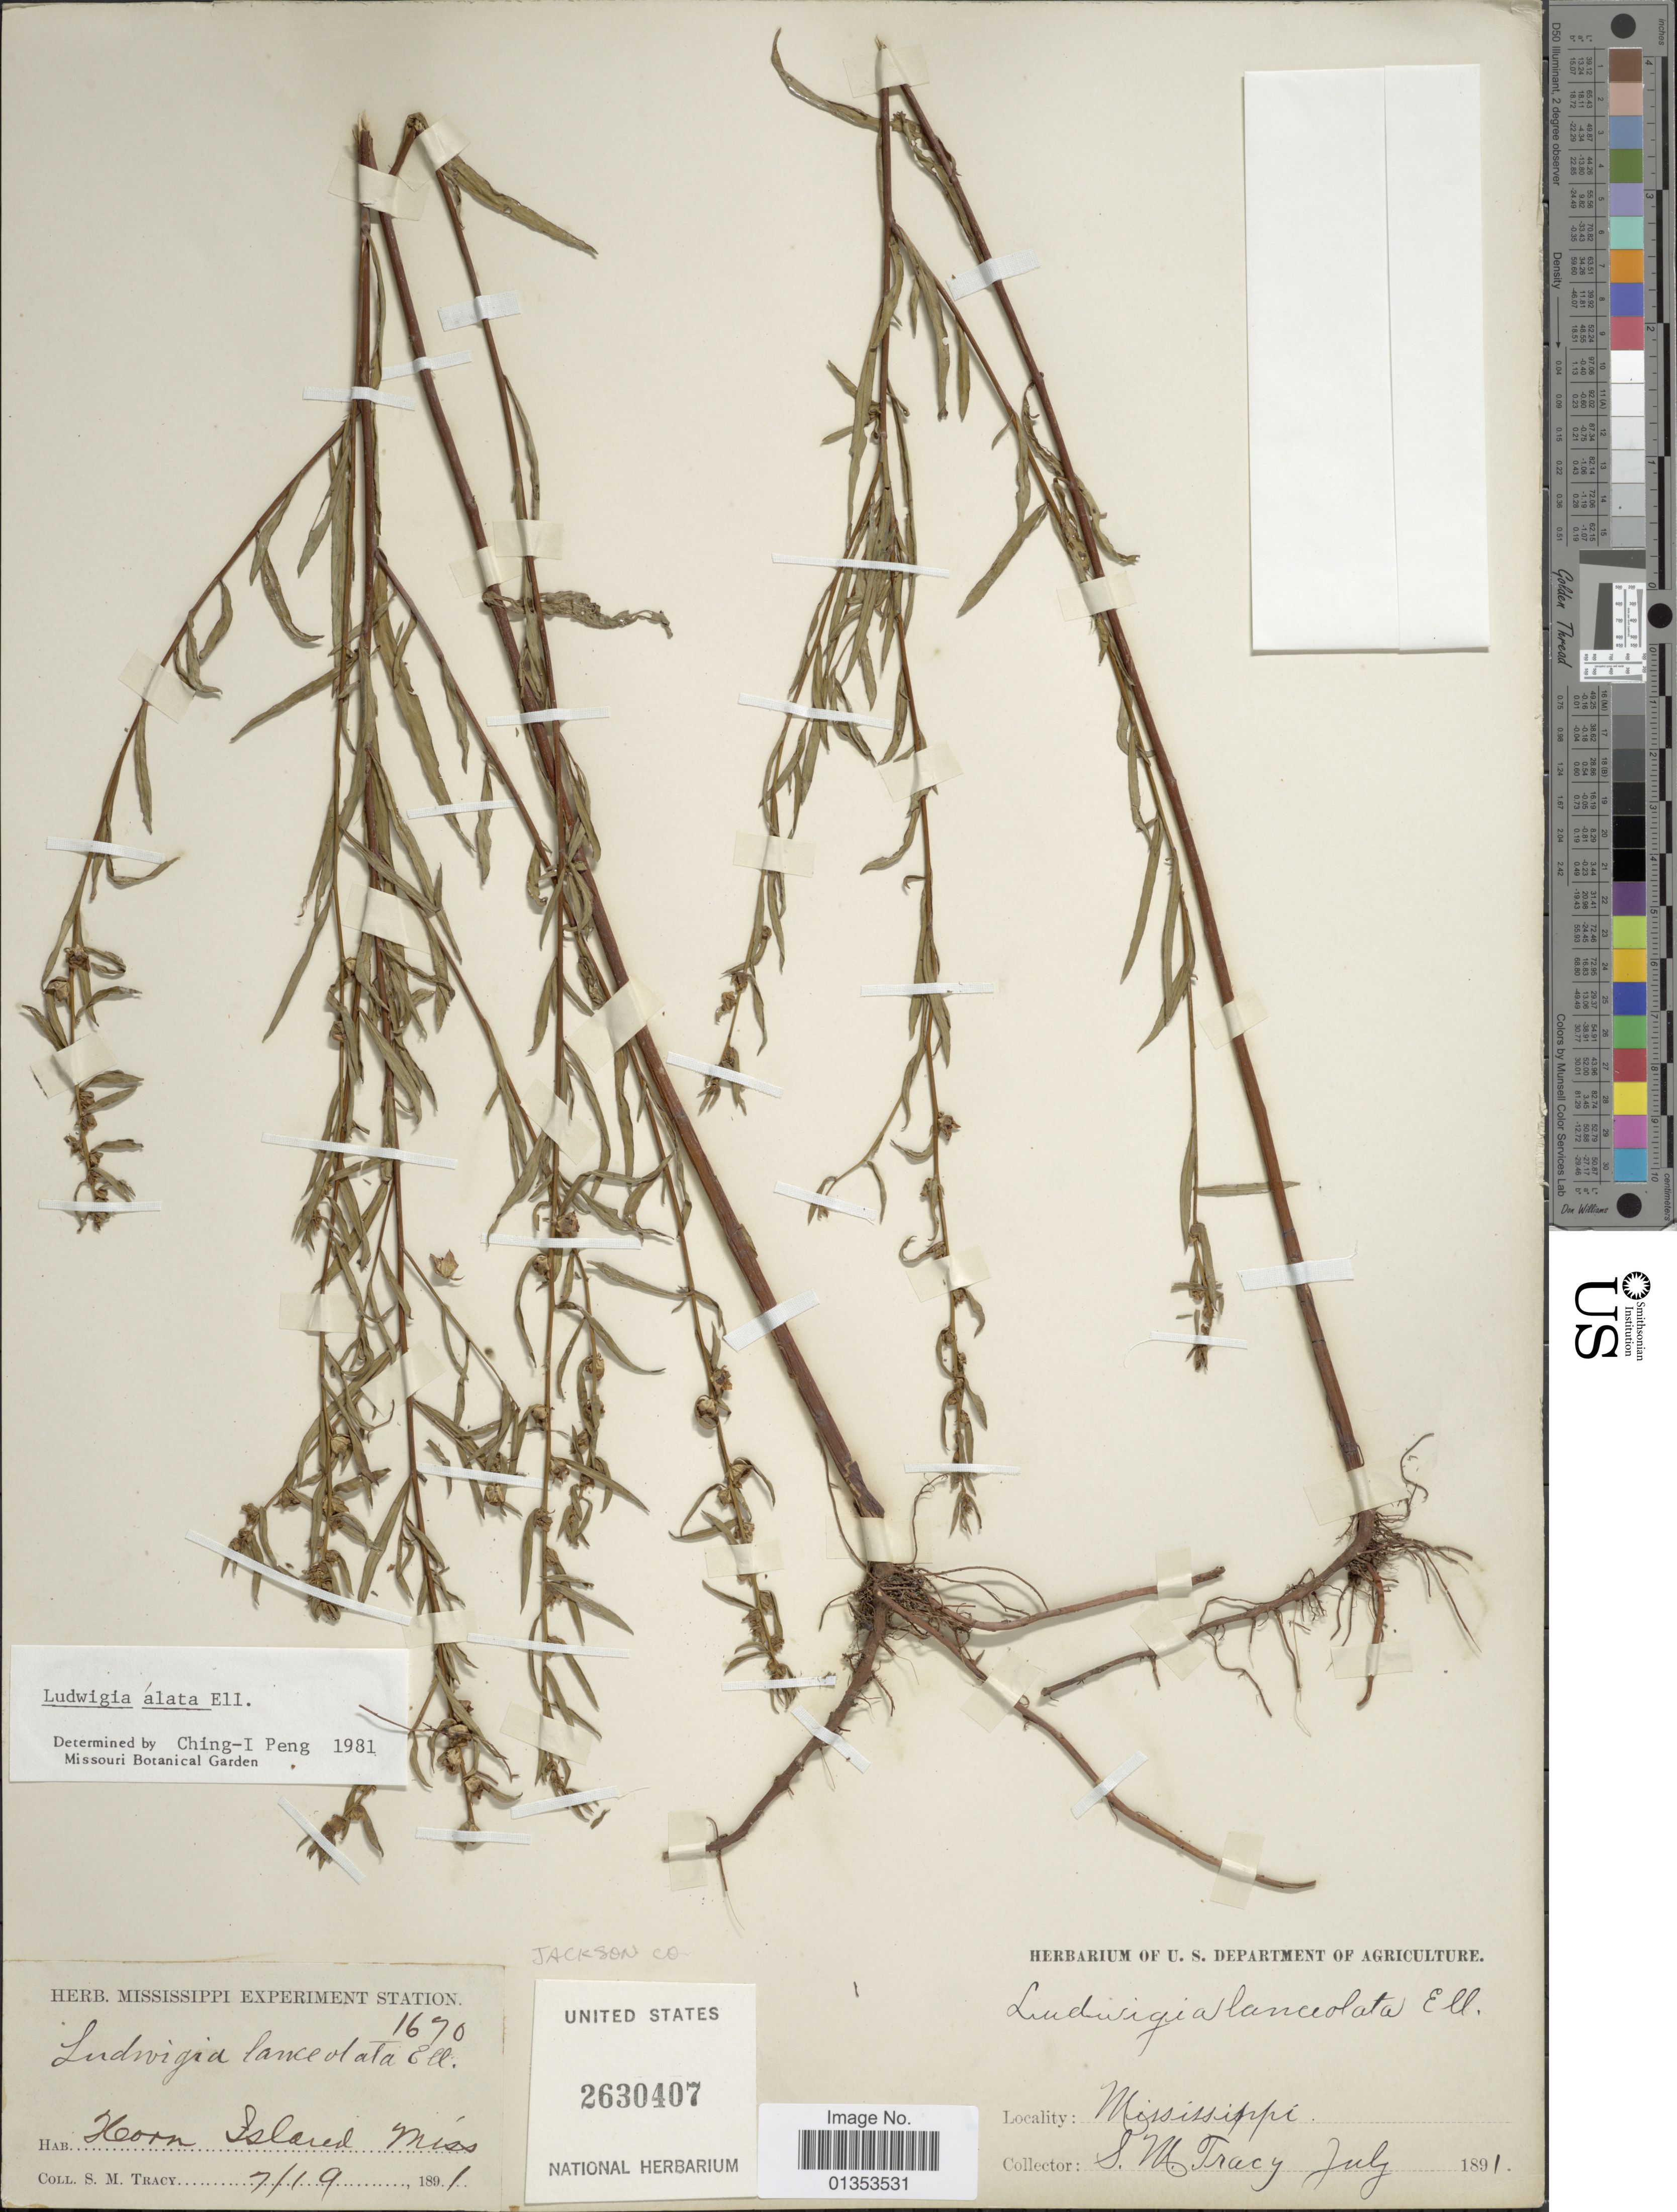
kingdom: Plantae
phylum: Tracheophyta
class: Magnoliopsida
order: Myrtales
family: Onagraceae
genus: Ludwigia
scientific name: Ludwigia alata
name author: Elliott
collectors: S. M. Tracy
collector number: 1670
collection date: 1891-07-19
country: United States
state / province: Mississippi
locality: Horn Island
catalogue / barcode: US 2630407